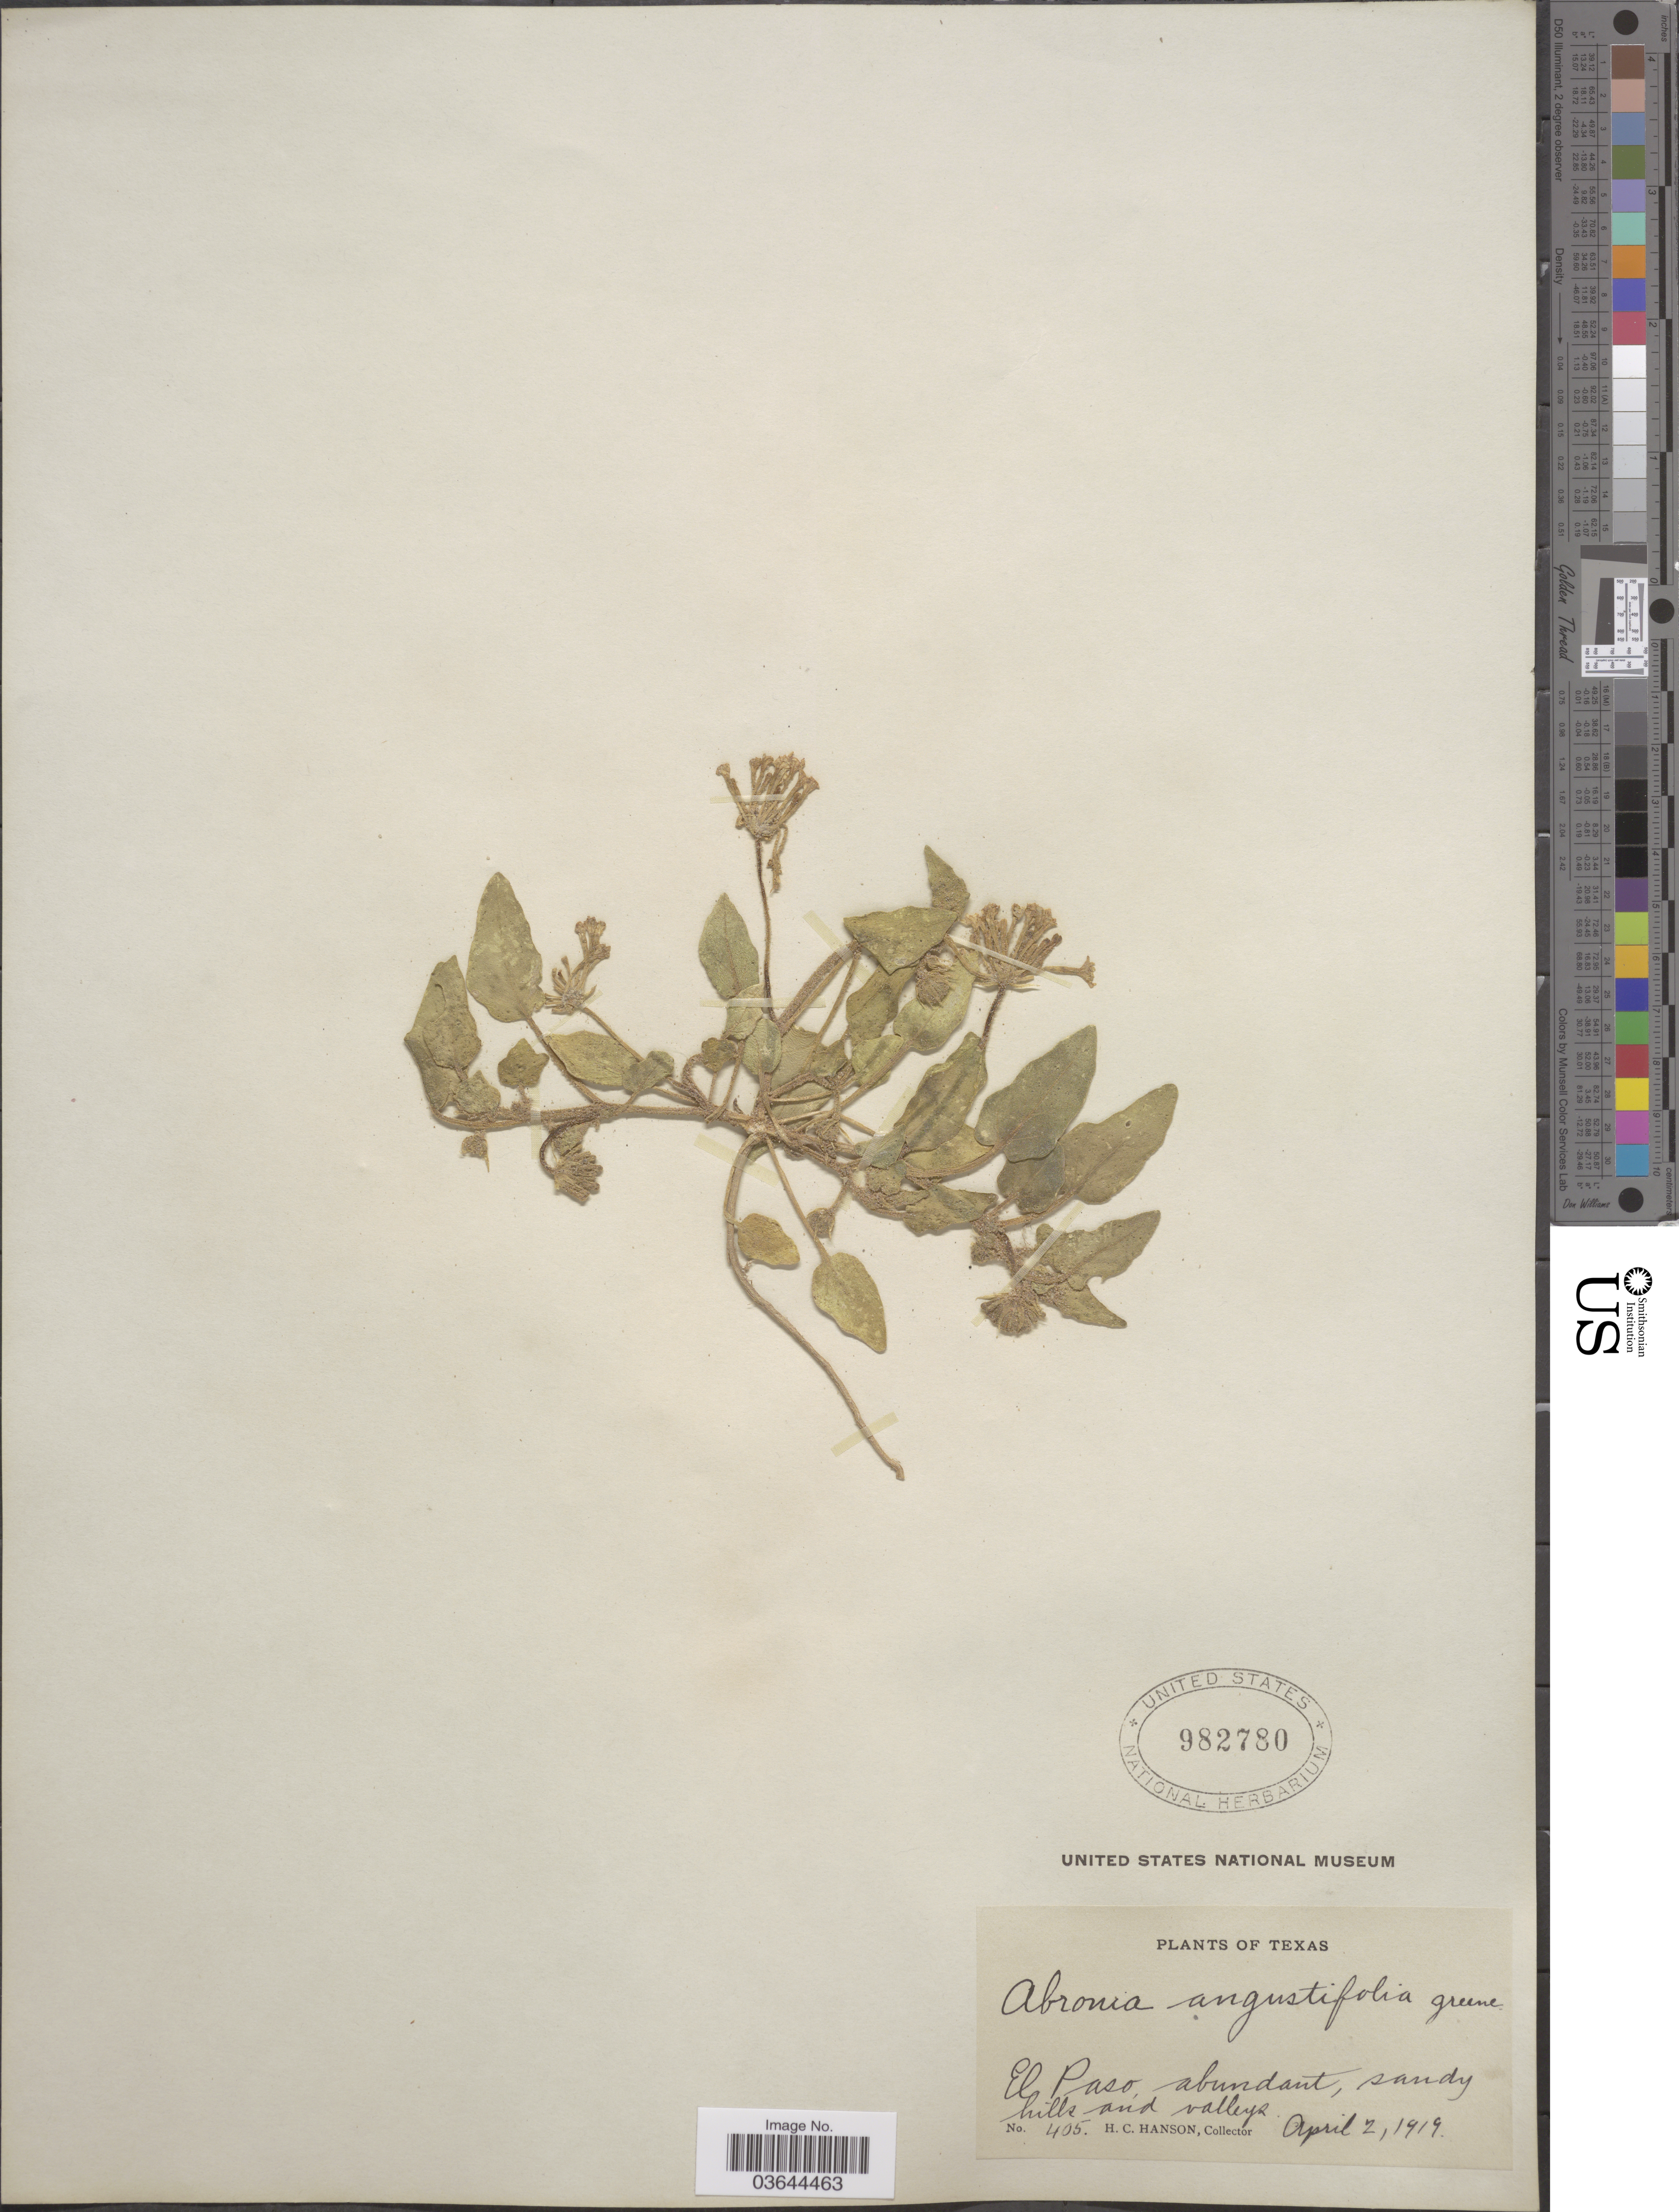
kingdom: Plantae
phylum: Tracheophyta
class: Magnoliopsida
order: Caryophyllales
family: Nyctaginaceae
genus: Abronia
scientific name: Abronia angustifolia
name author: Greene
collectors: H. Hanson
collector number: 405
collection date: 1919-04-02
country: United States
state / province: Texas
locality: El Paso, abundant, sandy hills and valleys.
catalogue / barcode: US 982780